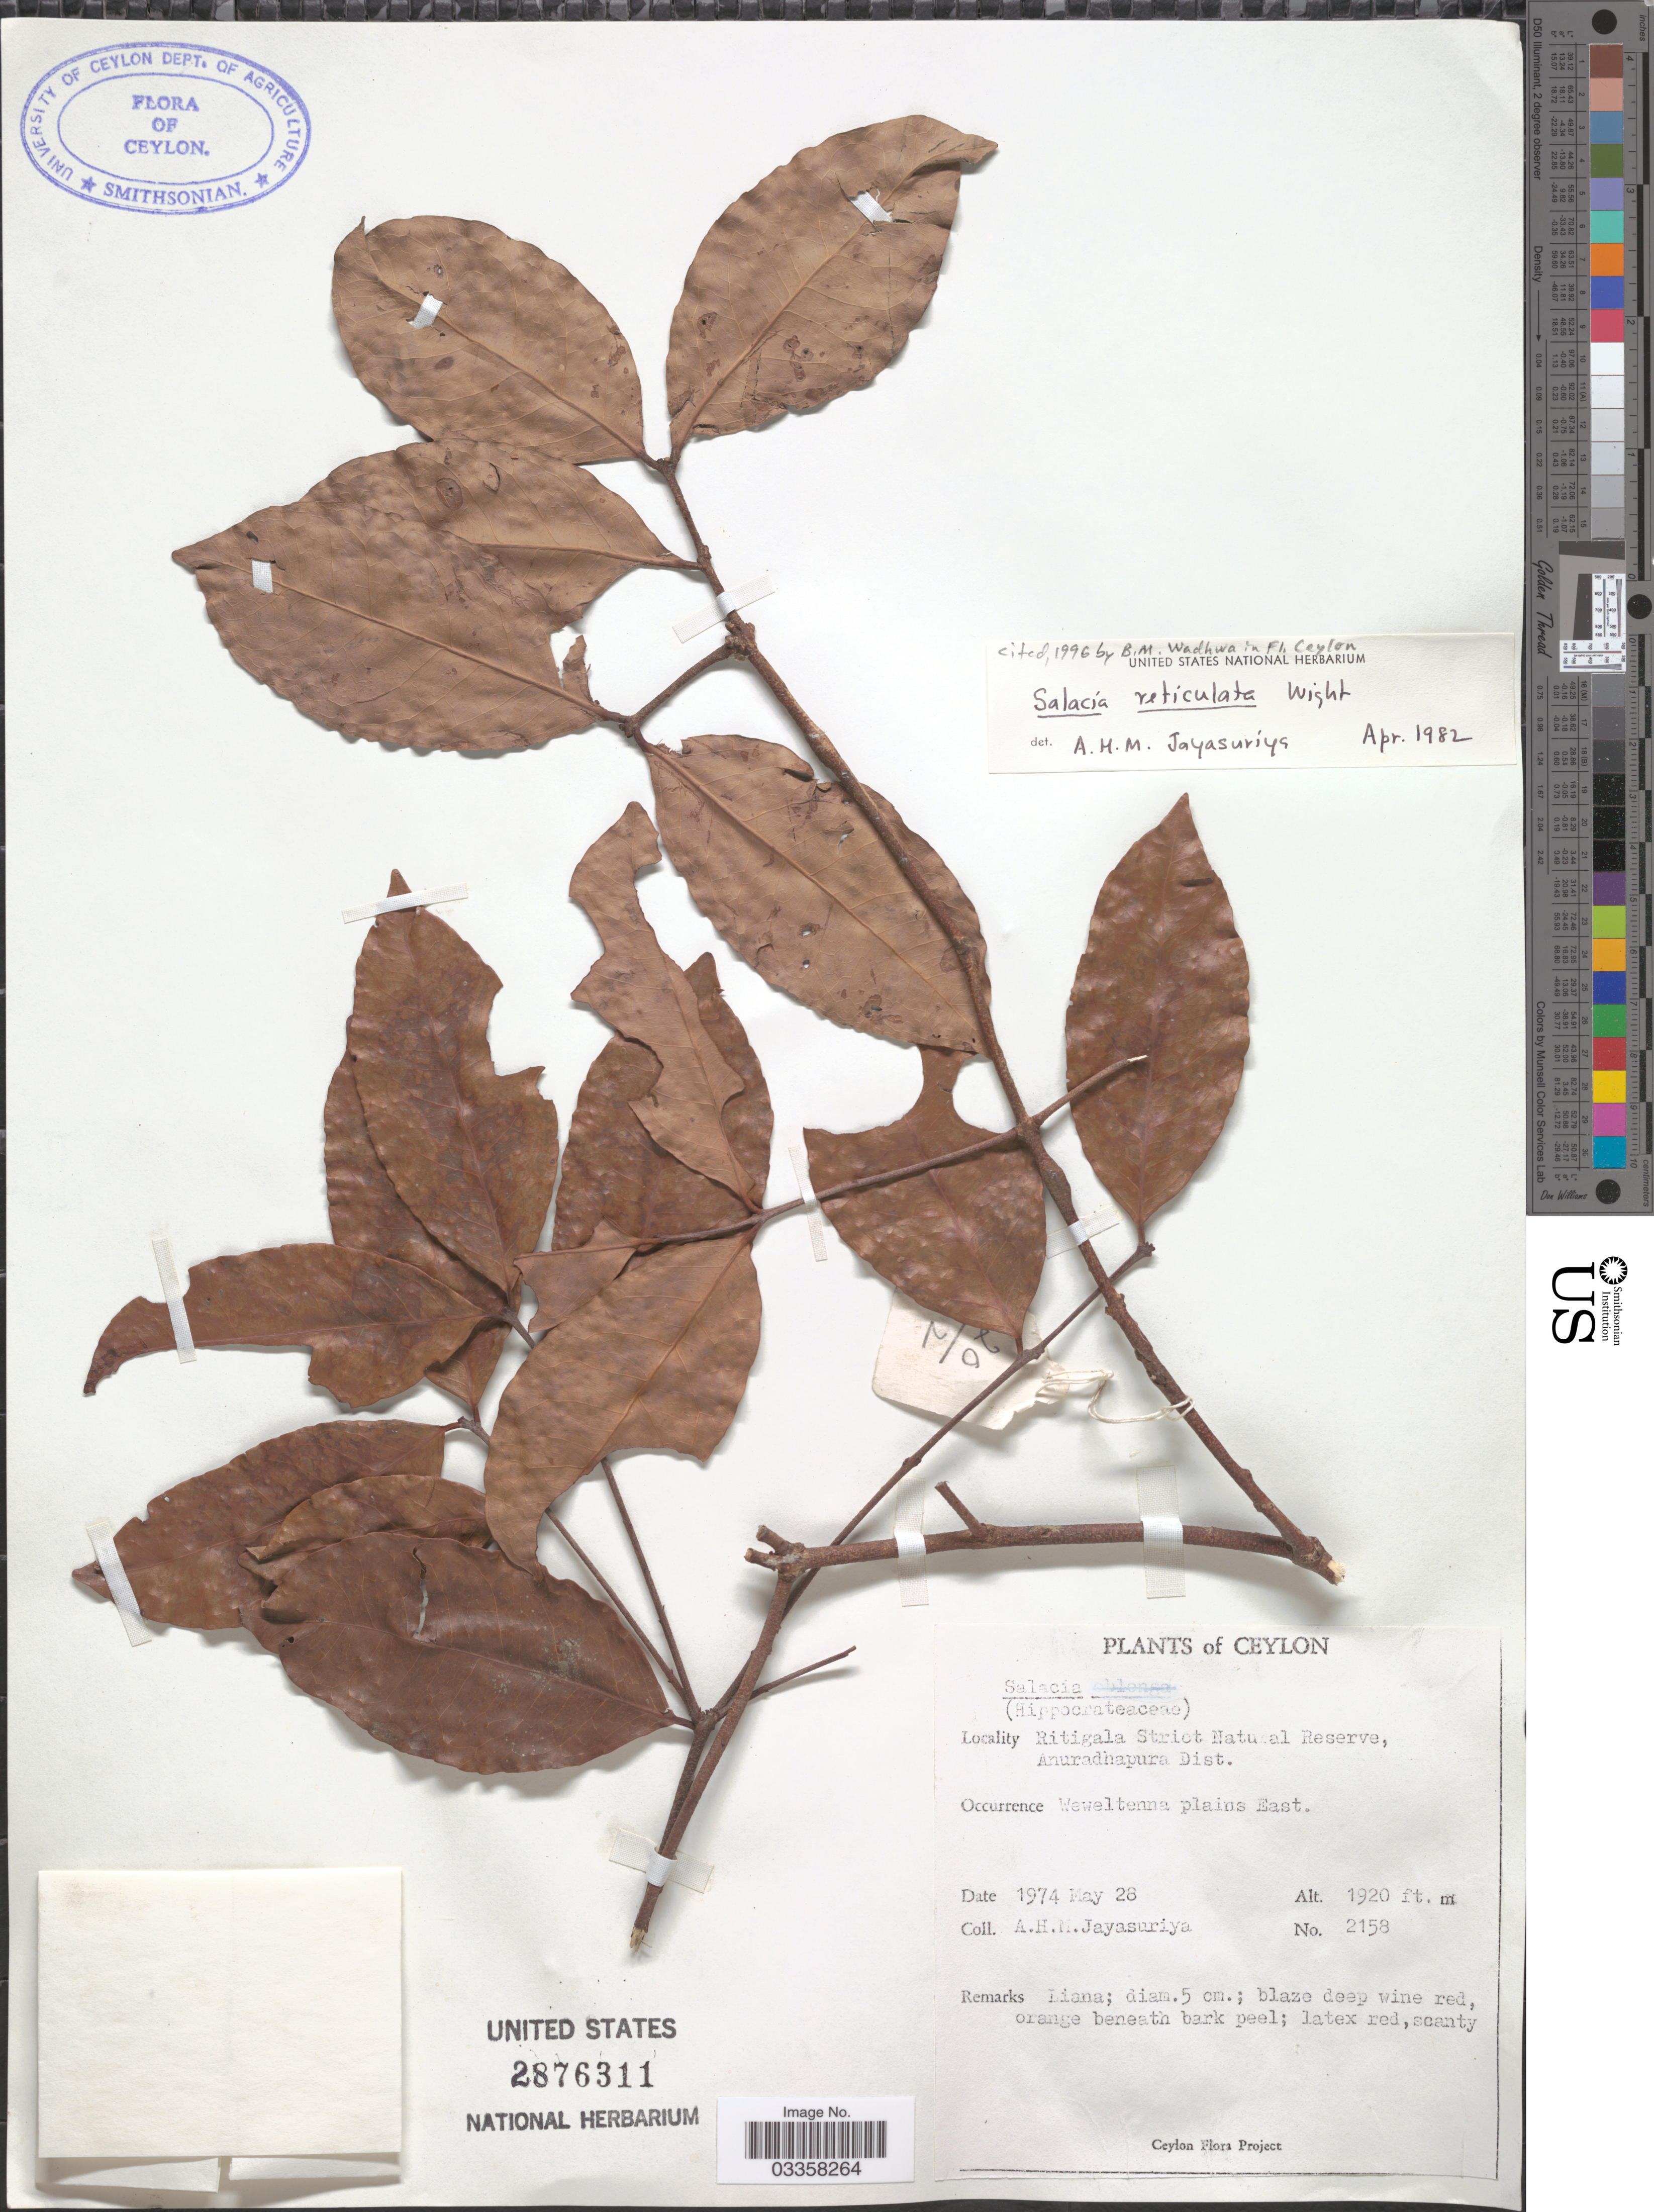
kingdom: Plantae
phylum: Tracheophyta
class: Magnoliopsida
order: Celastrales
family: Celastraceae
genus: Salacia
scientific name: Salacia reticulata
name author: Wight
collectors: A. H. Jayasuriya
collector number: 2158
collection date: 1974-05-28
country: Sri Lanka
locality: Ceylon. Ritigala Strict Natural Reserve, Anuradhapura Dist. Weweltenna plains East.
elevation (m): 585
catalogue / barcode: US 2876311